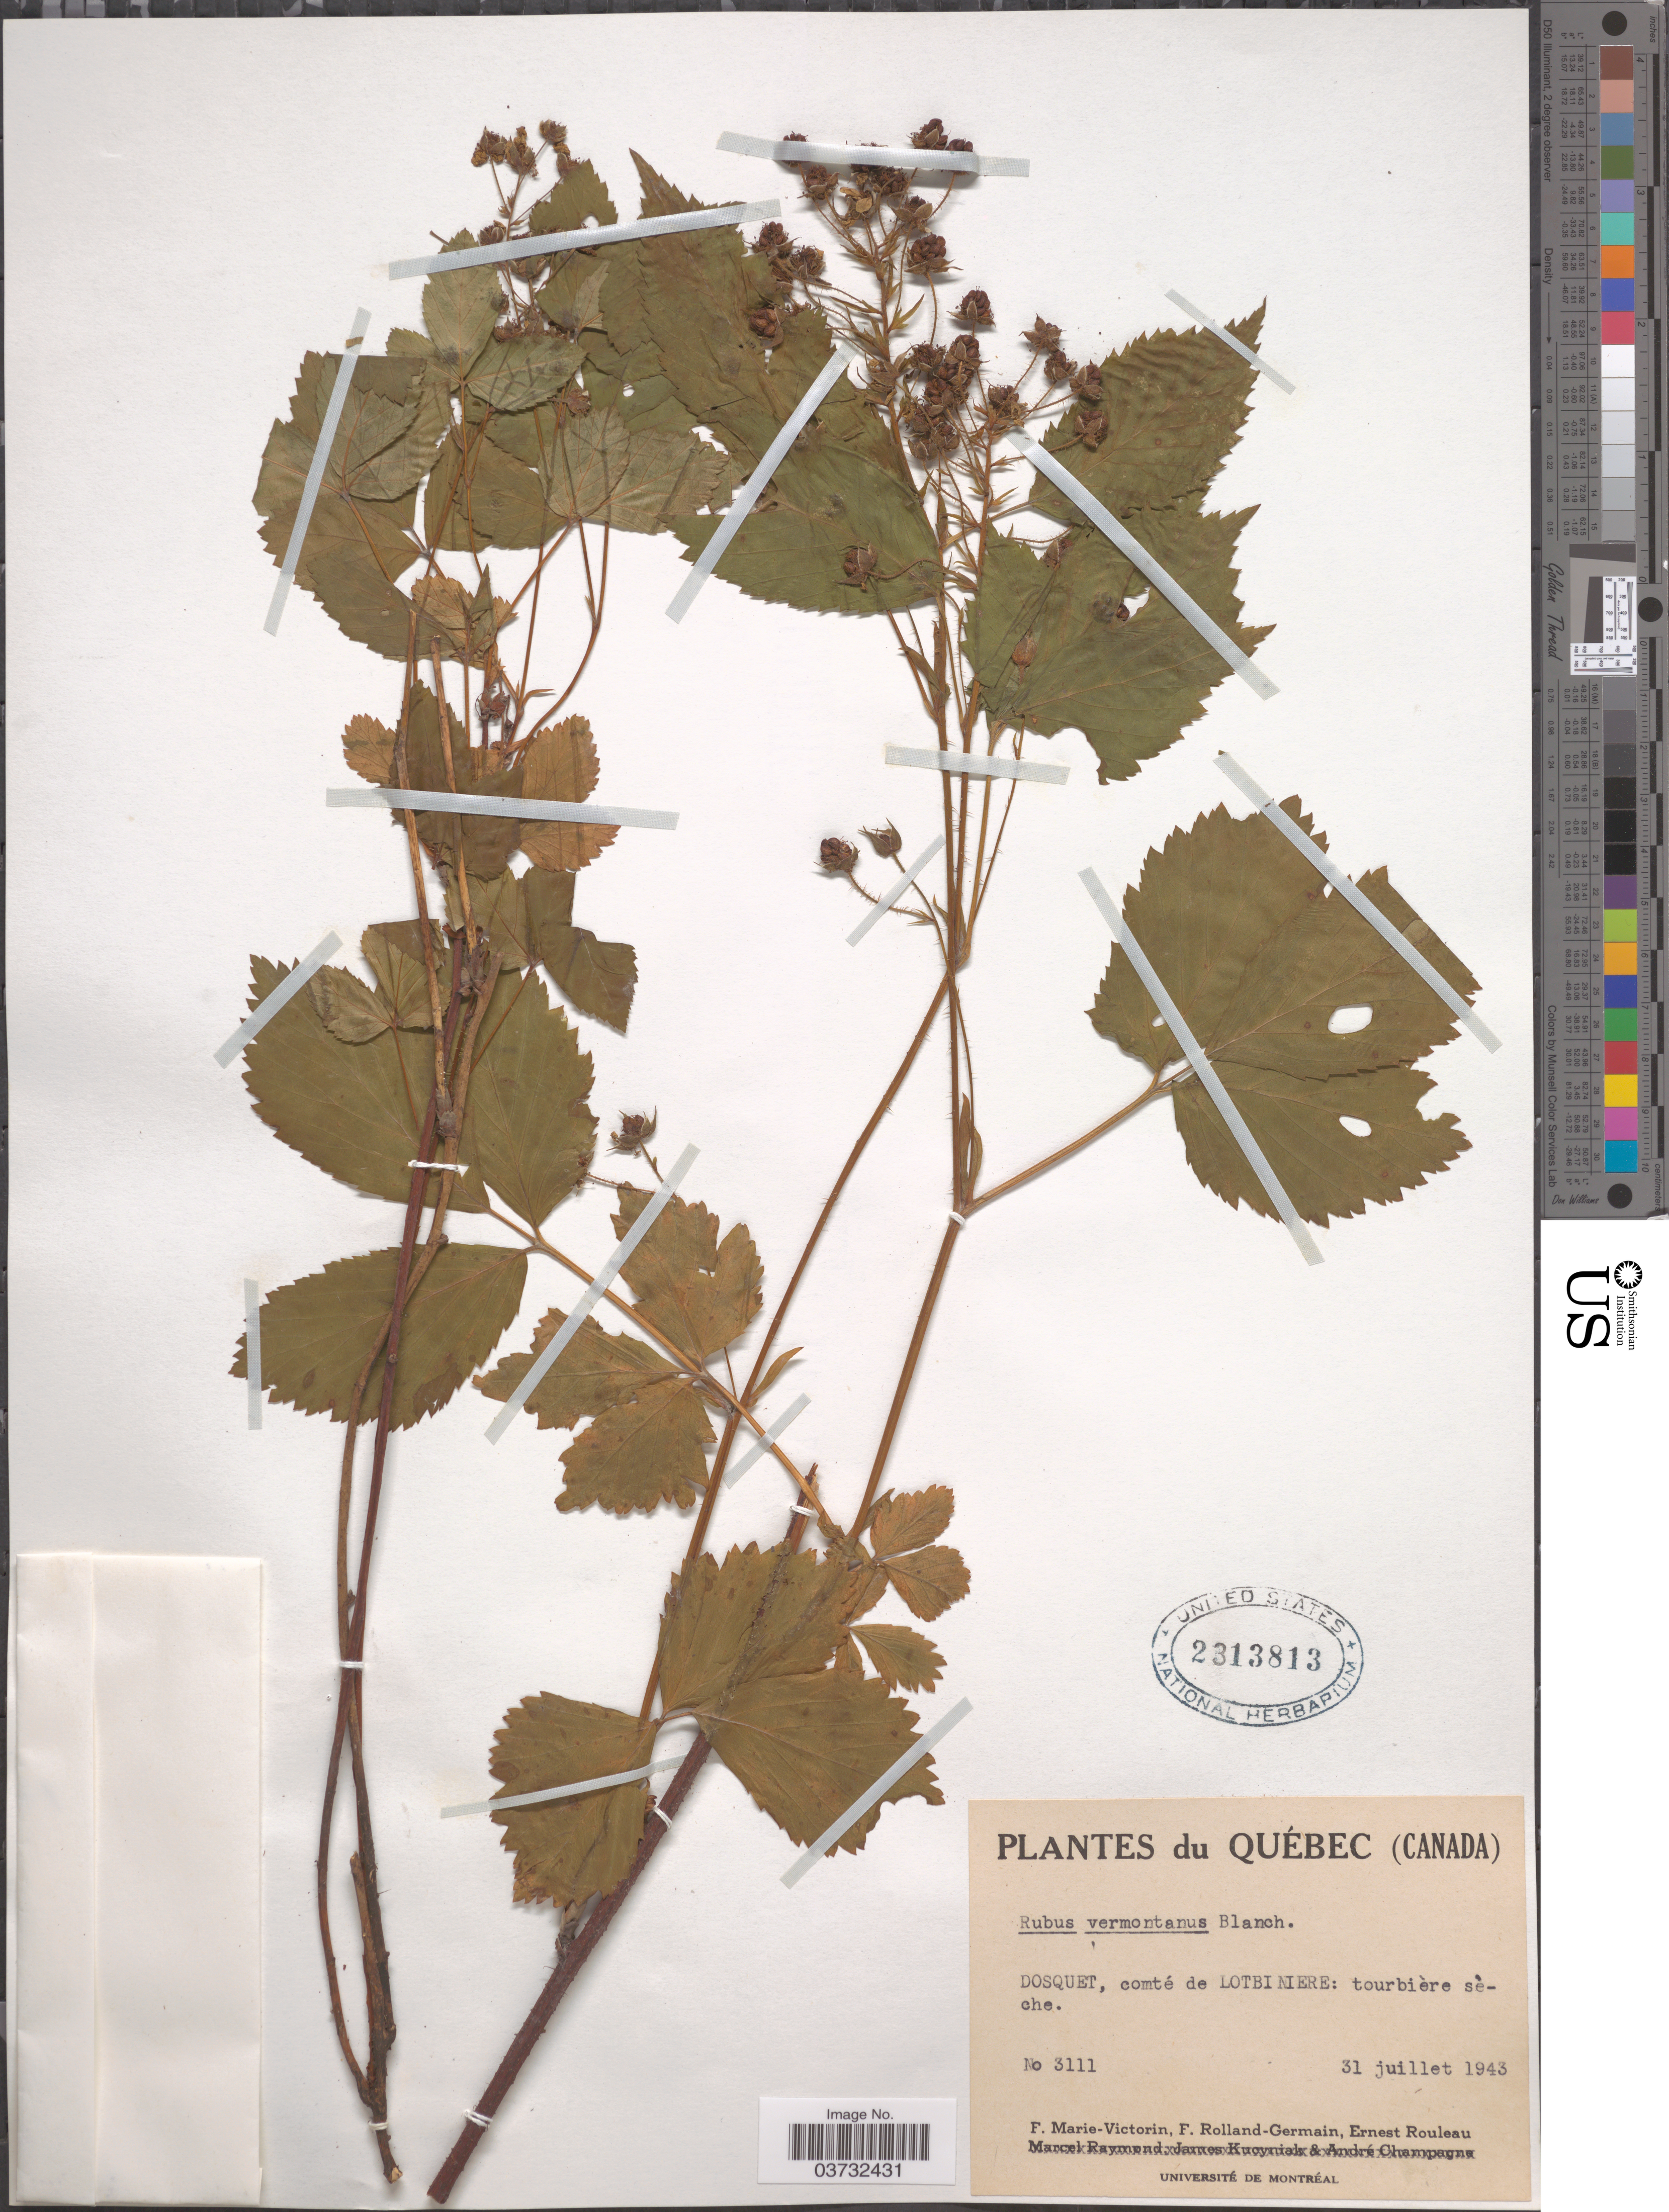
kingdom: Plantae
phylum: Tracheophyta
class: Magnoliopsida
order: Rosales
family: Rosaceae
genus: Rubus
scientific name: Rubus vermontanus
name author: Blanch.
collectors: F. Marie-Victorin, Rolland-Germain & J. Rouleau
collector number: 3111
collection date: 1943-07-31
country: Canada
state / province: Quebec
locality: Dosquet, comté de Lotbiniere: tourbière sèche.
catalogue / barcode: US 2313813